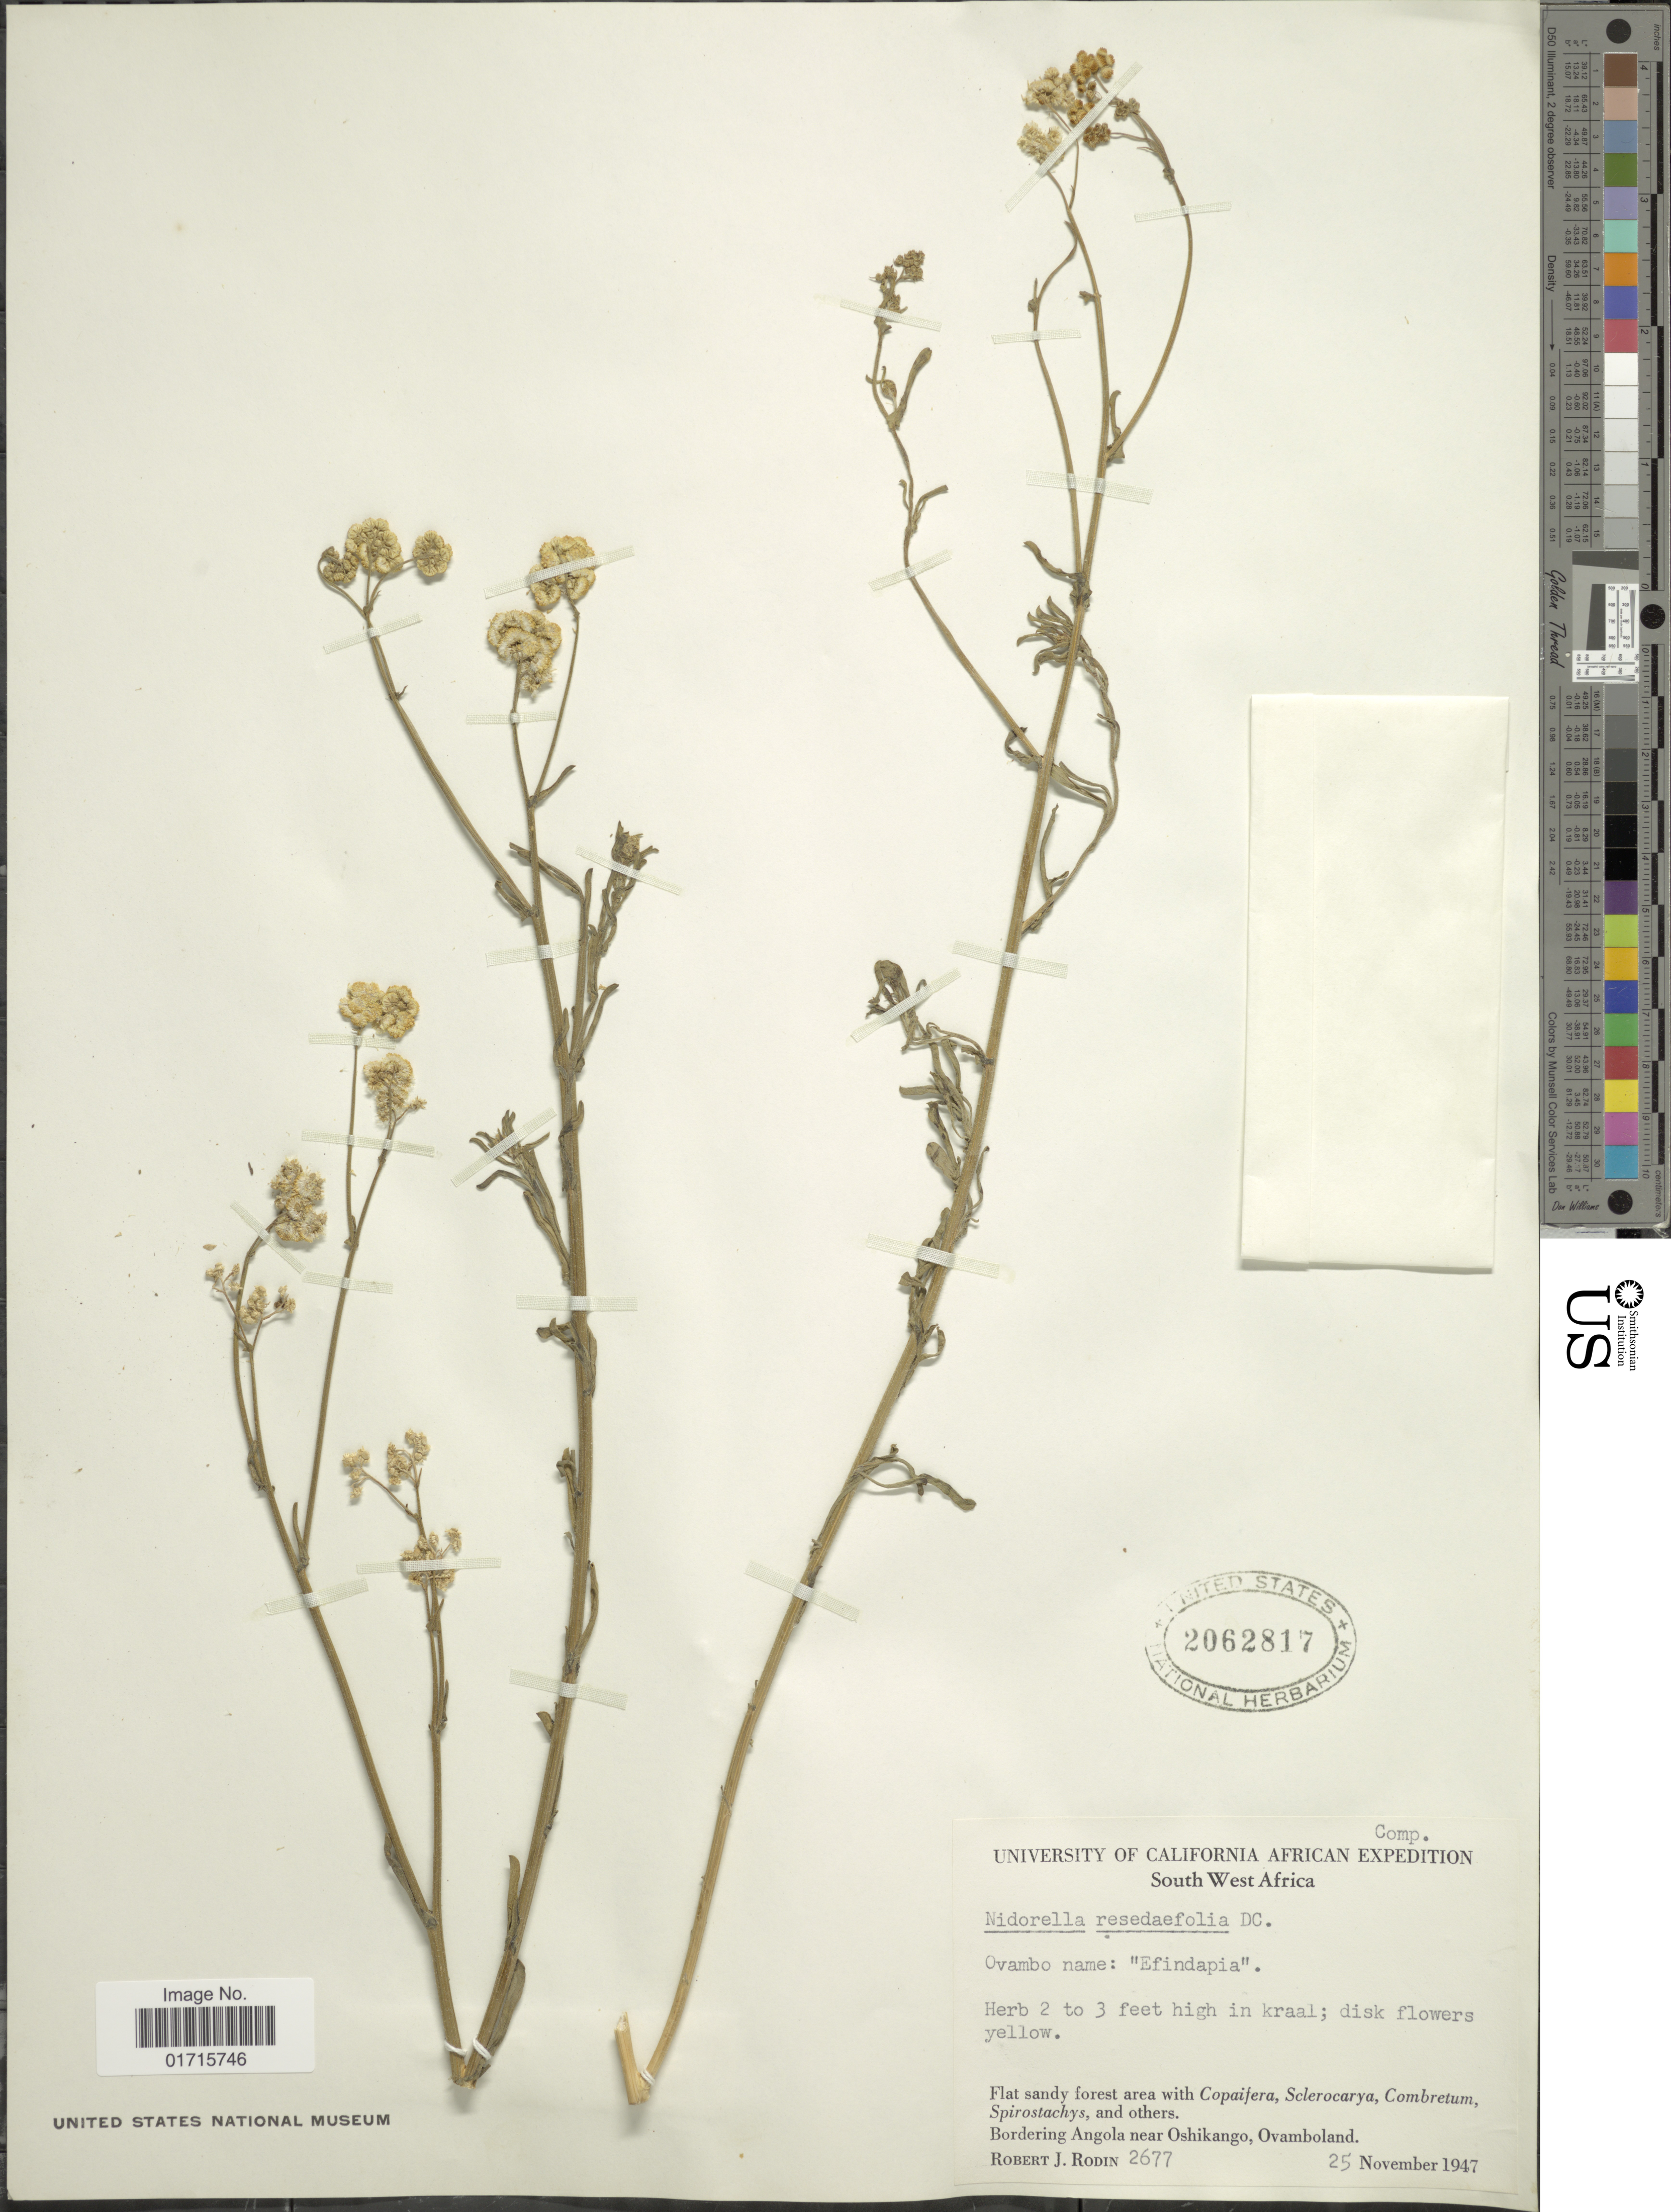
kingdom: Plantae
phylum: Tracheophyta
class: Magnoliopsida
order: Asterales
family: Asteraceae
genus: Nidorella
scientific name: Nidorella resedifolia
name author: DC.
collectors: R. J. Rodin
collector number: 2677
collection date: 1947-11-25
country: Namibia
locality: South West Africa. Bordering Angola near Oshikango, Ovamboland.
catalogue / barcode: US 2062817